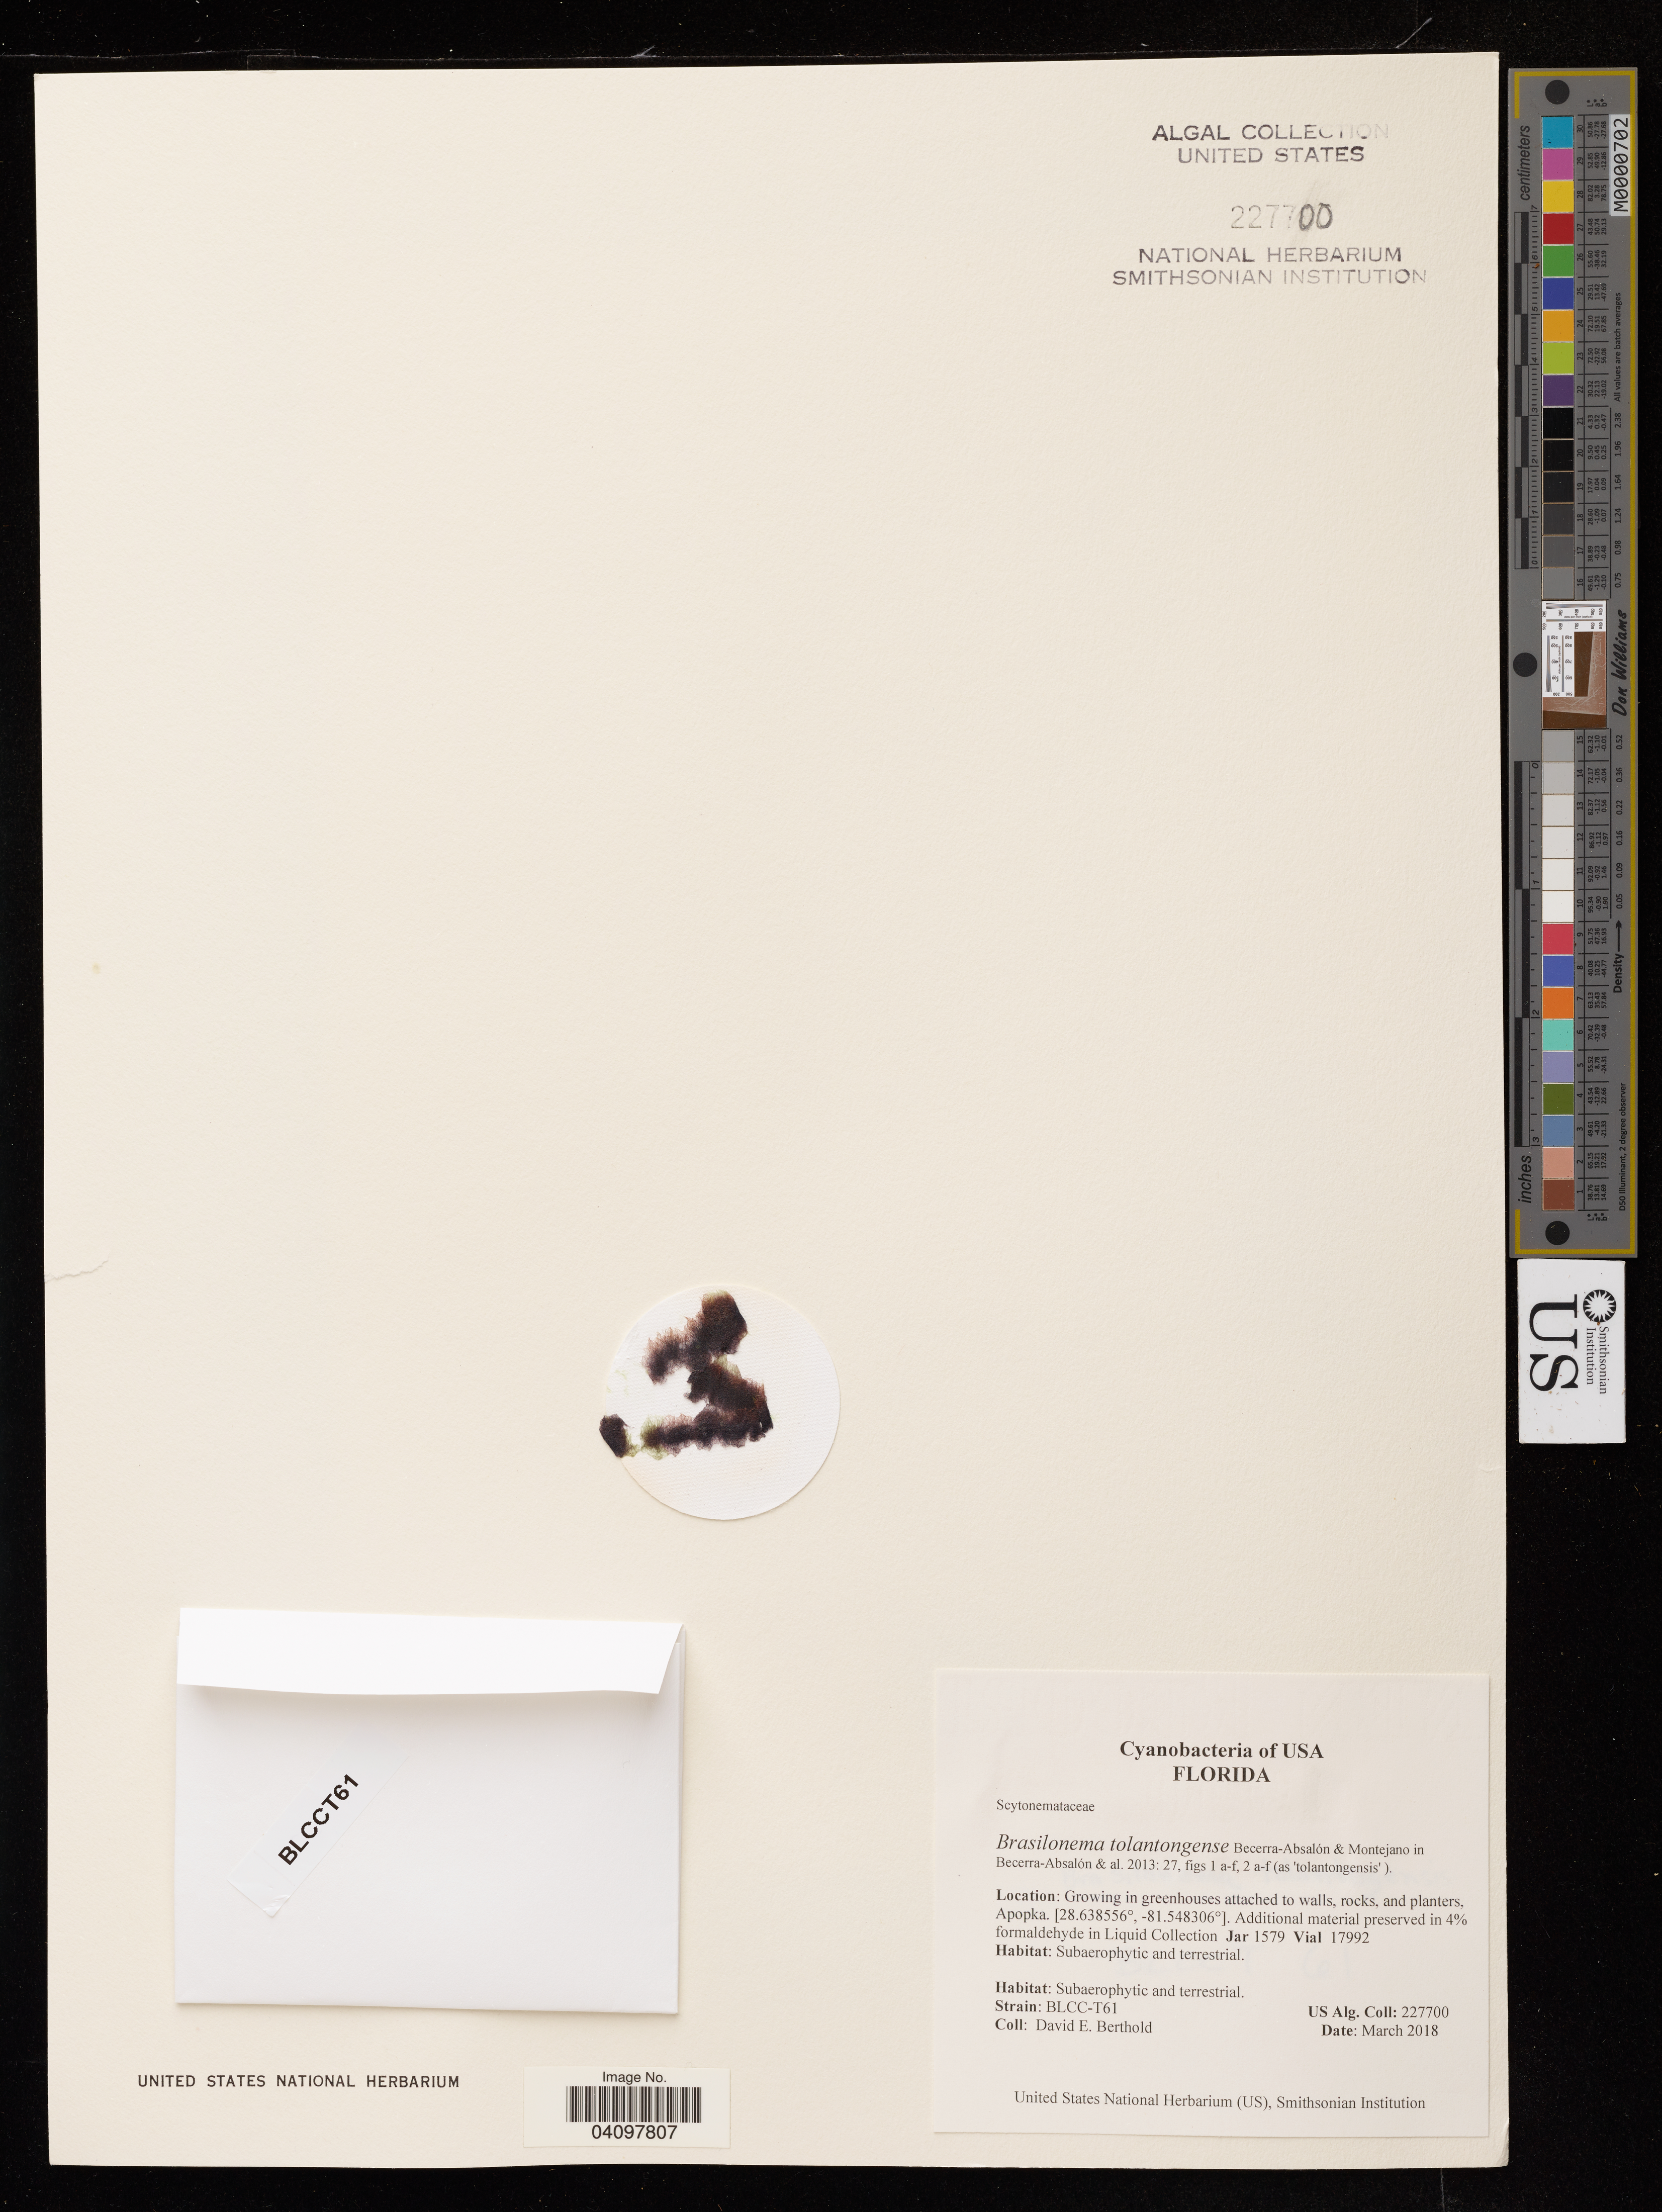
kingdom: Bacteria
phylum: Cyanobacteria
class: Cyanobacteriia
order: Cyanobacteriales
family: Nostocaceae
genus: Brasilonema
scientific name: Brasilonema tolantongense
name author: Becerra-Absalón & Montejano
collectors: D. Berthold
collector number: BLCC-T61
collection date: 2018-03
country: United States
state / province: Florida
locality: USA, Florida.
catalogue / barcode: US 227700